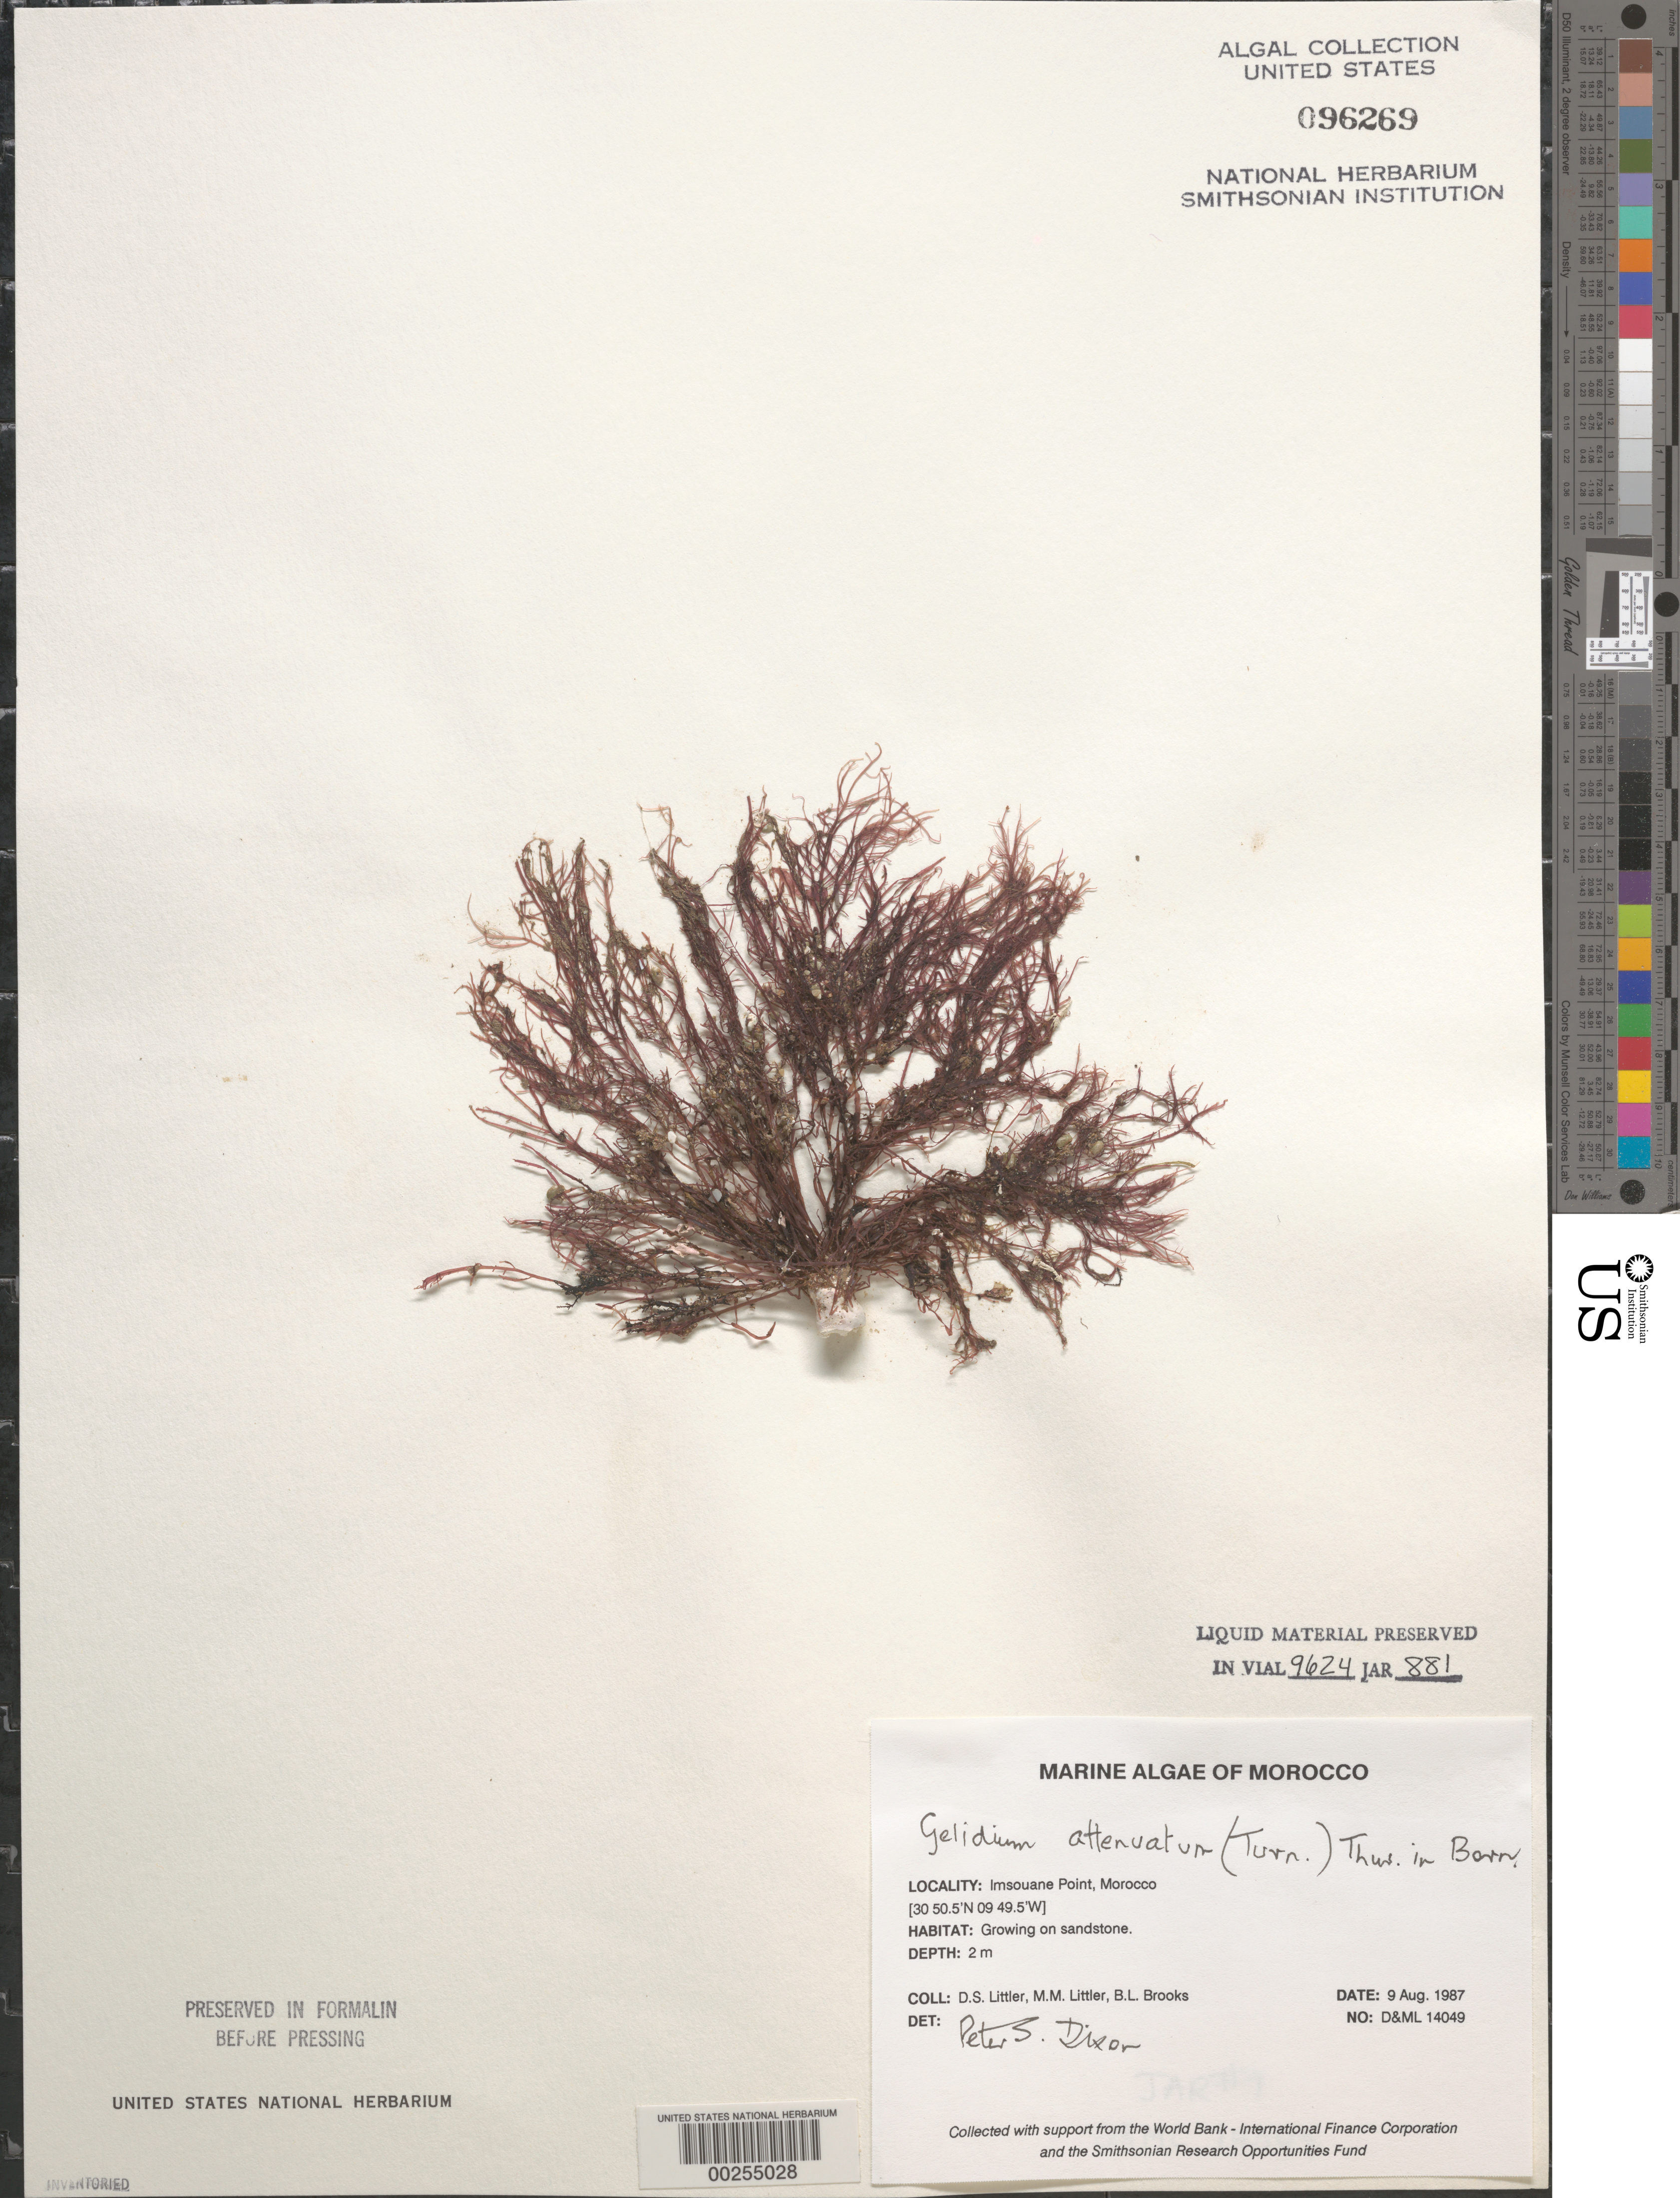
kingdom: Plantae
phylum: Rhodophyta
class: Florideophyceae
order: Gelidiales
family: Gelidiaceae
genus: Gelidium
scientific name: Gelidium attenuatum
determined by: Dixon, P. S.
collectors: D. S. Littler, M. M. Littler & B. Brooks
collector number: D&ML 14049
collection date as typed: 09 Aug 1987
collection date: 1987-08-09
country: Morocco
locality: Imsouane Point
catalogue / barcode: US 96269